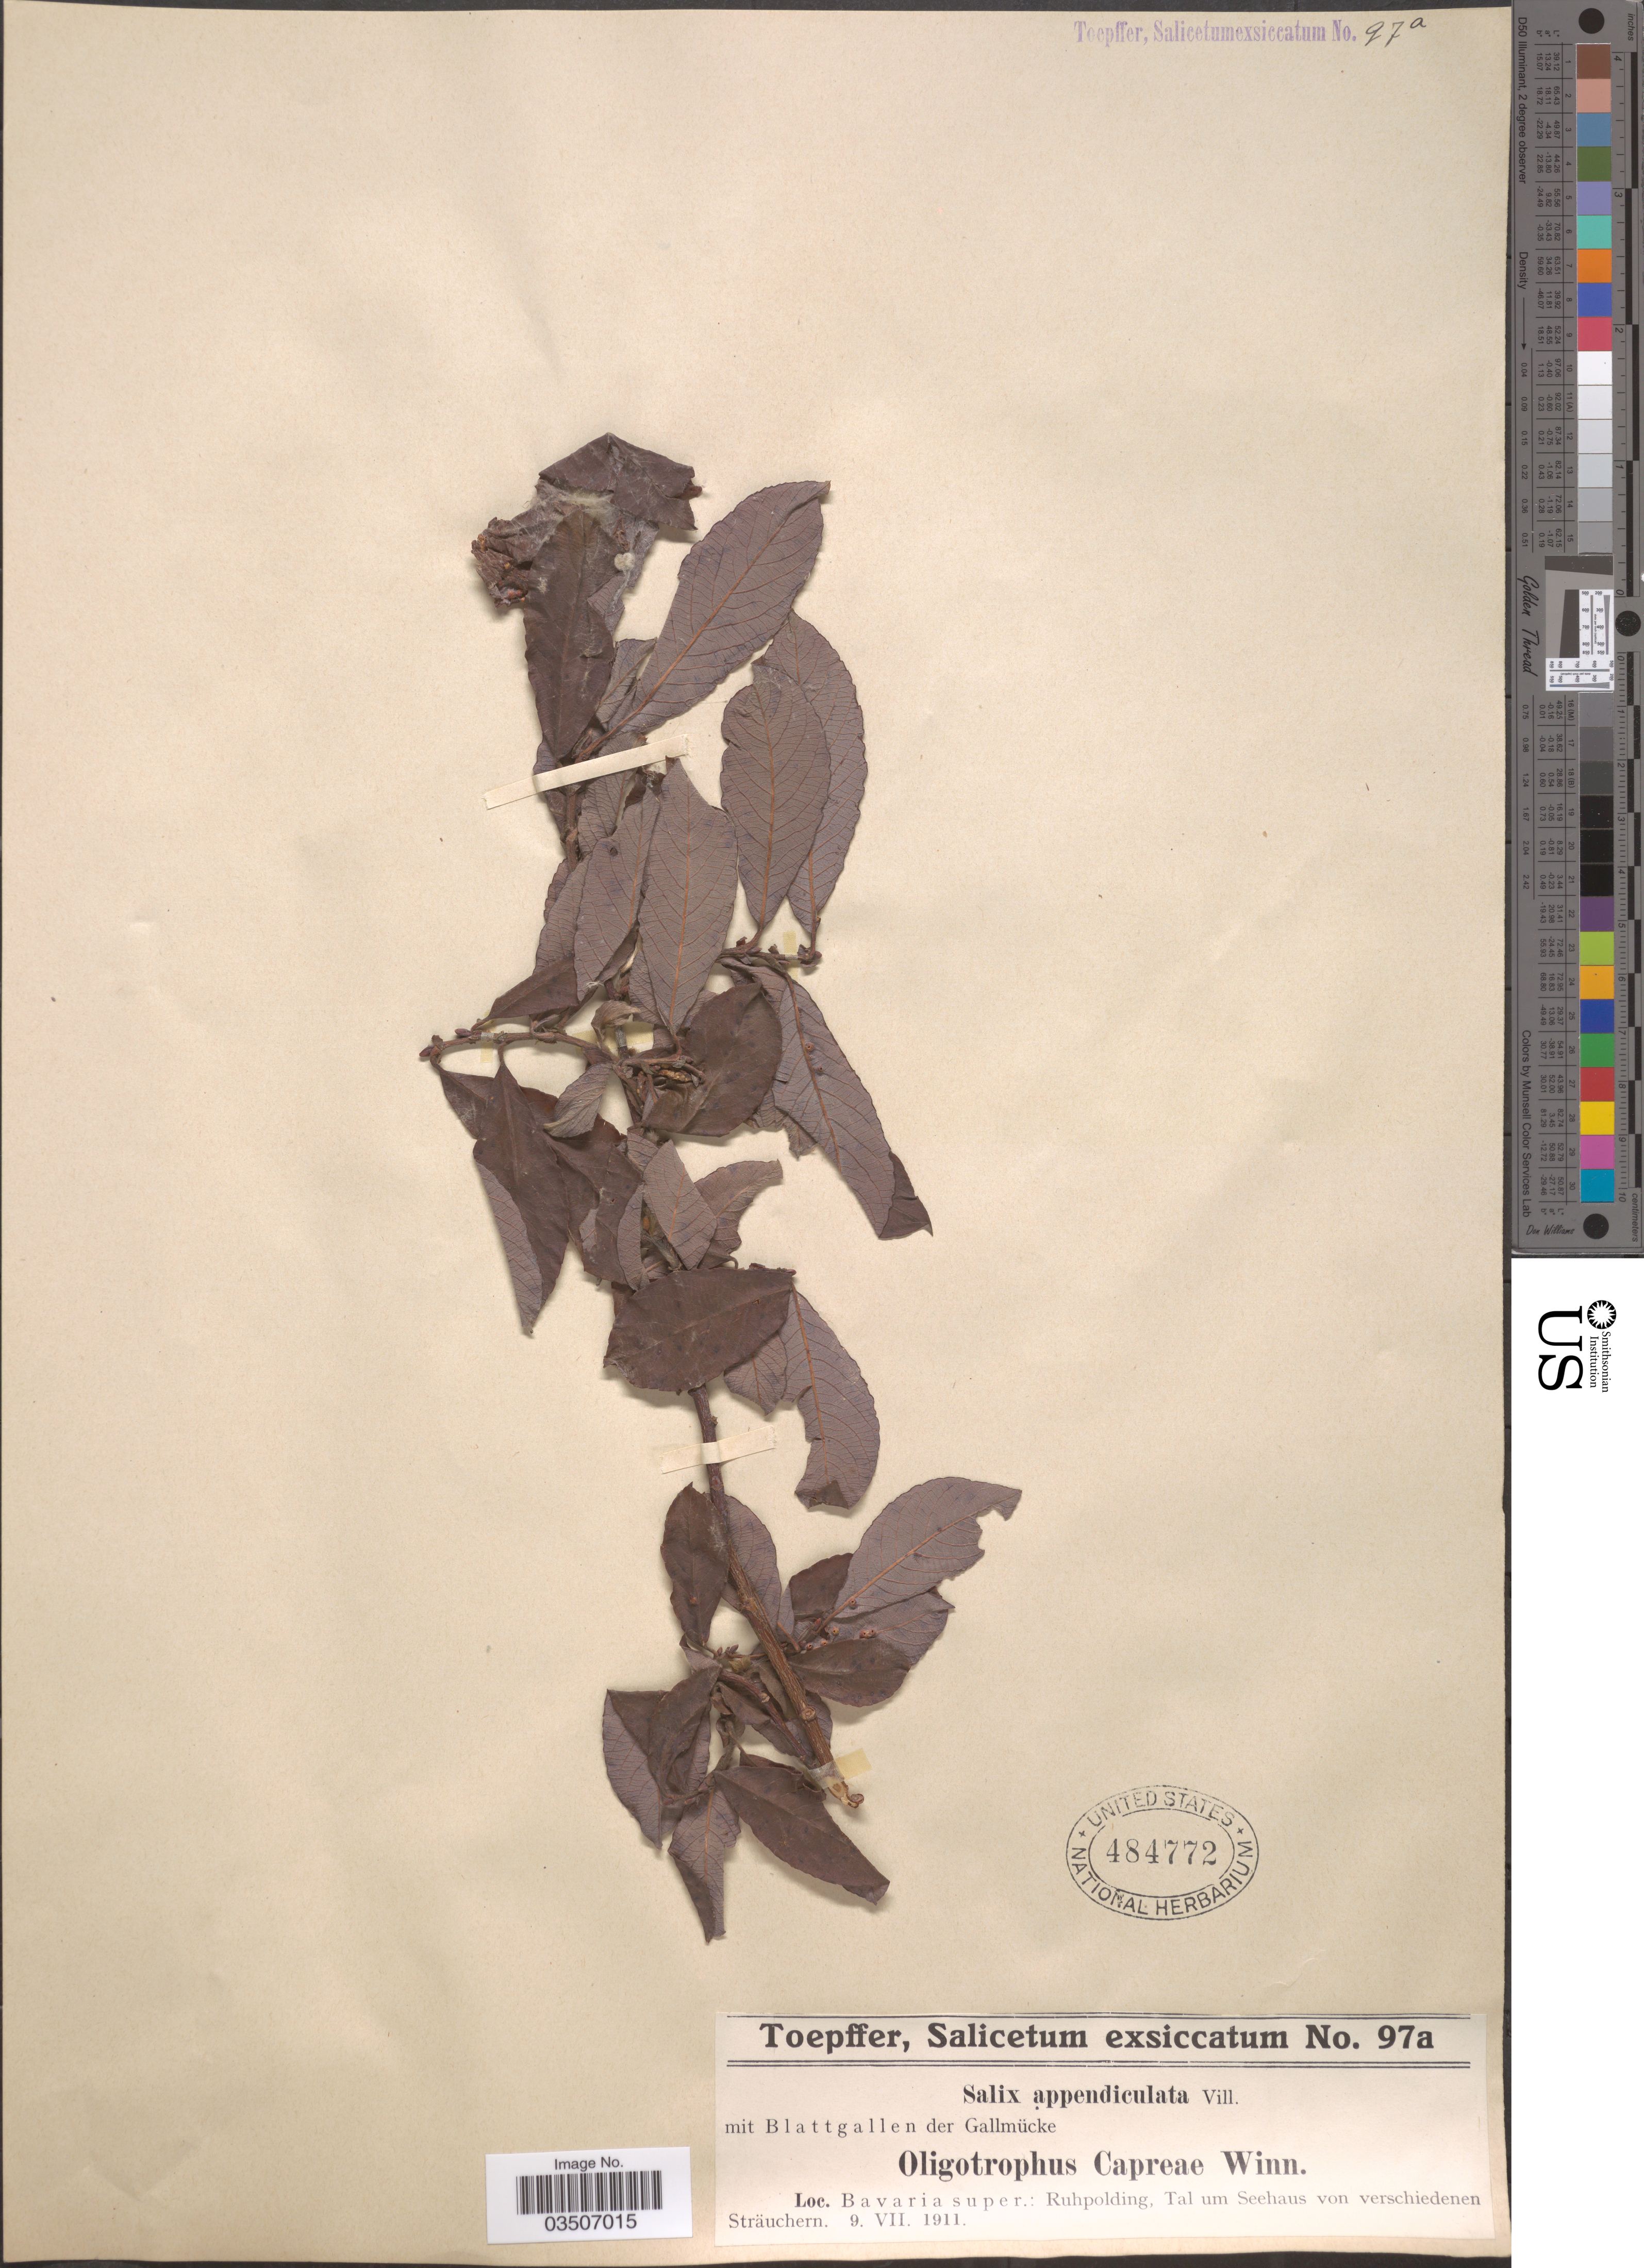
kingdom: Plantae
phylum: Tracheophyta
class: Magnoliopsida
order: Malpighiales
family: Salicaceae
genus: Salix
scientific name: Salix appendiculata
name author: Vill.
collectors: A. Toepffer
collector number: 97a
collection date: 1911-07-09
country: Germany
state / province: Bayern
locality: Bavaria super.: Ruhpolding, Tal um Seehaus von verschiedenen Sträuchern.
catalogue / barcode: US 484772